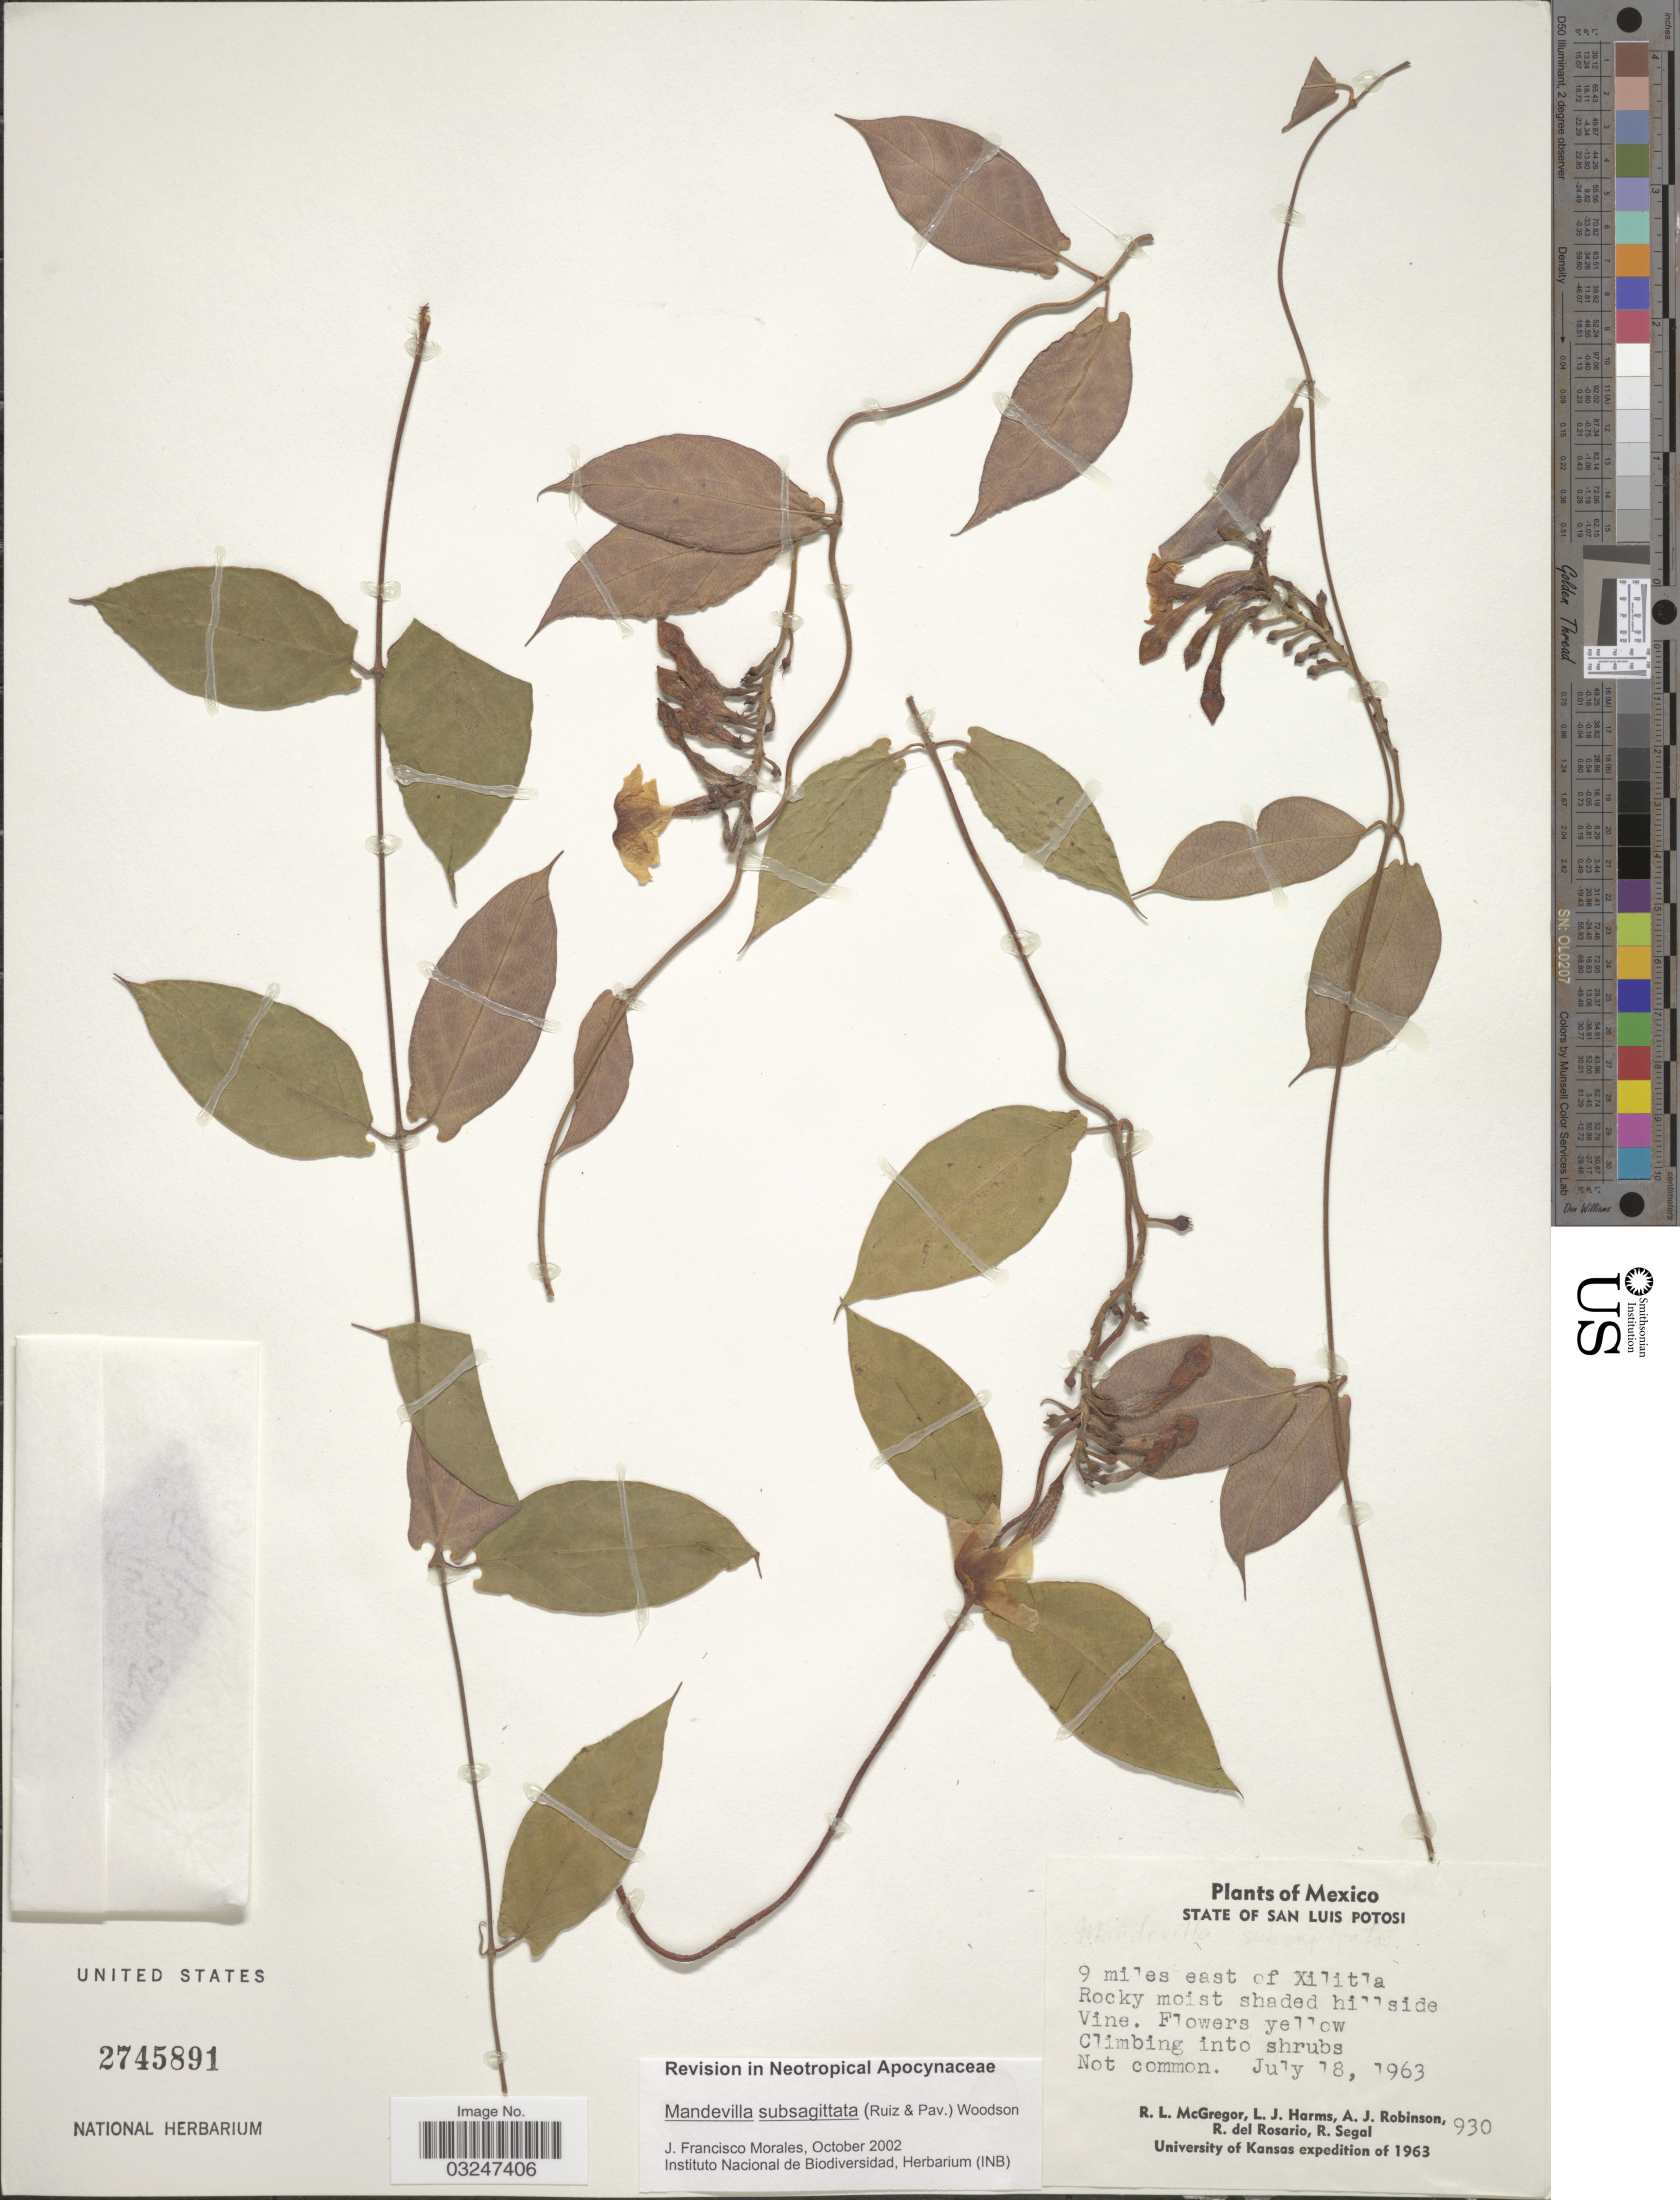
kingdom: Plantae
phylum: Tracheophyta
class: Magnoliopsida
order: Gentianales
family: Apocynaceae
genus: Mandevilla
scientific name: Mandevilla subsagittata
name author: (Ruiz & Pav.) Woodson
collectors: R. McGregor, L. Harms, A. J. Robinson, R. del Rosario & R. Segal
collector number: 930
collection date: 1963-07-18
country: Mexico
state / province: San Luis Potosí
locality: State of San Luis Potosi. 9 miles east of Xilitla.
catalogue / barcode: US 2745891